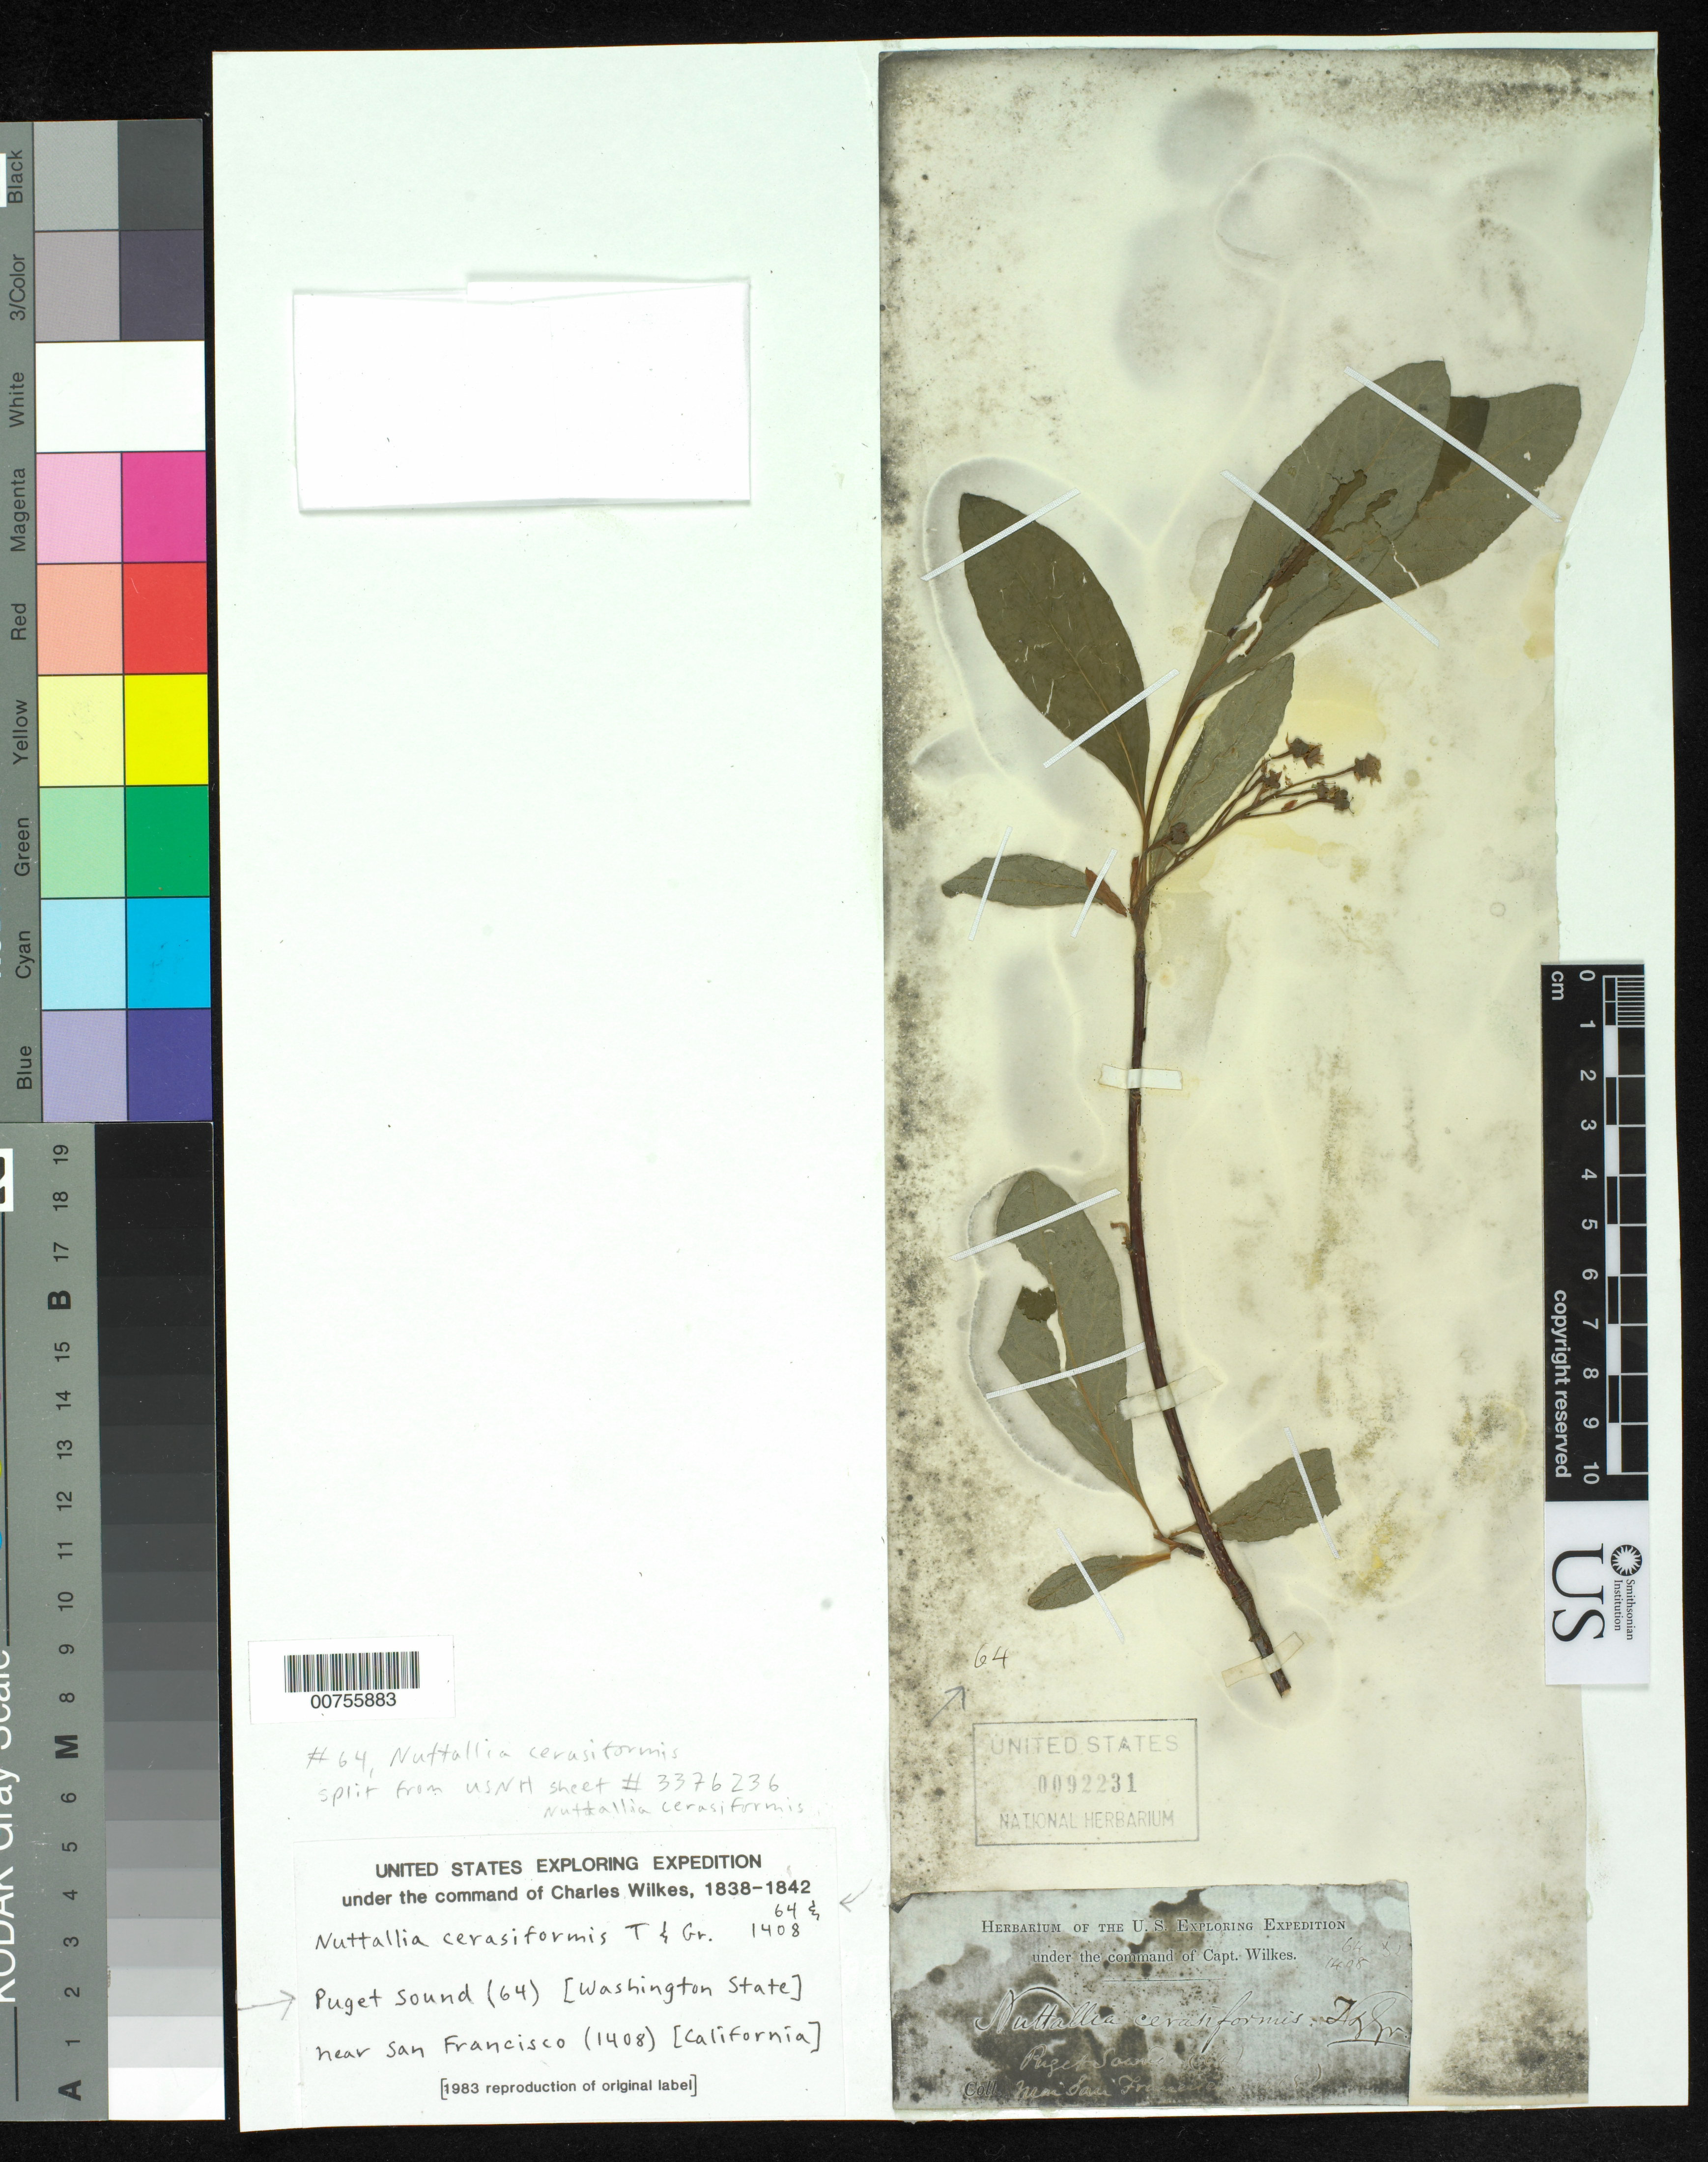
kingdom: Plantae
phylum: Tracheophyta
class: Magnoliopsida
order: Rosales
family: Rosaceae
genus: Nuttallia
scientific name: Nuttallia cerasiformis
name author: Torr. & A. Gray ex Hook. & Arn.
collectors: Wilkes Explor. Exped.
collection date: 1838/1842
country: United States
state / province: Washington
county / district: King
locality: Puget Sound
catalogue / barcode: US 92231